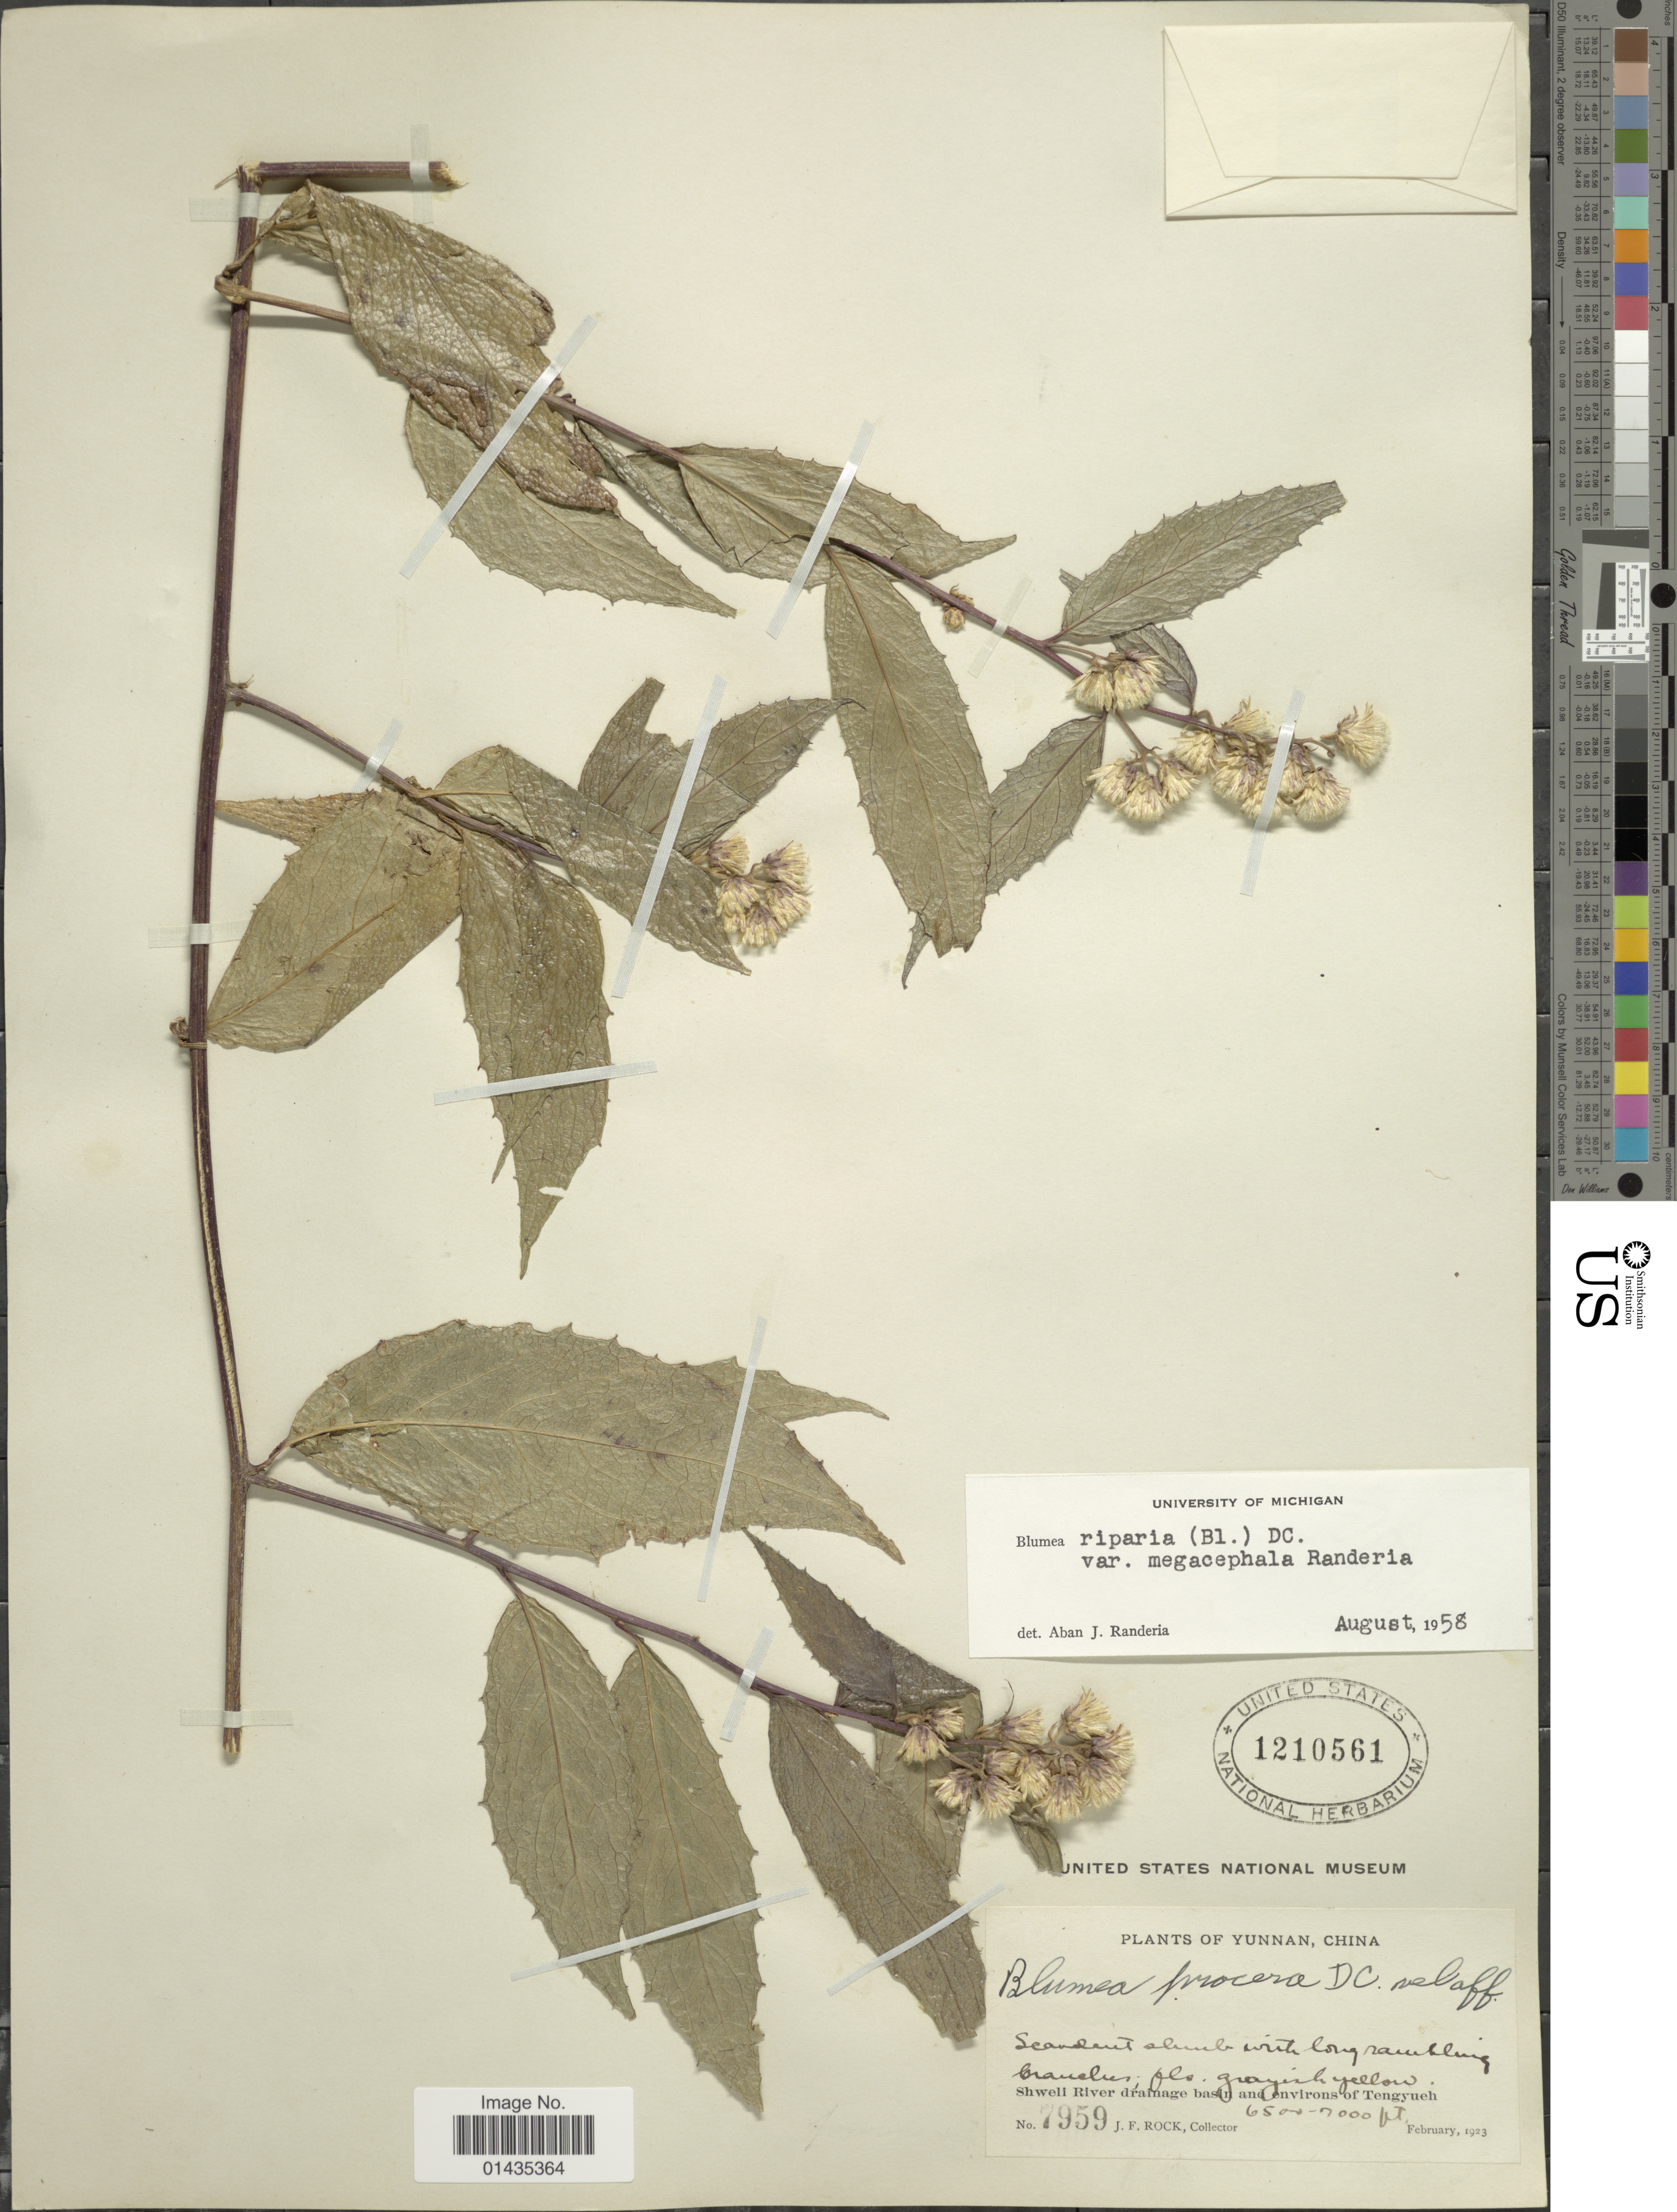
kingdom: Plantae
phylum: Tracheophyta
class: Magnoliopsida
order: Asterales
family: Asteraceae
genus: Blumea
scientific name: Blumea riparia var. megacephala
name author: Randeria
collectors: J. Rock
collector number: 7959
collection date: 1923-02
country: China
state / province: Yunnan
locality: Shweli River drainage basin and environs of Tengyueh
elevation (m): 1981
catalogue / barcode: US 1210561